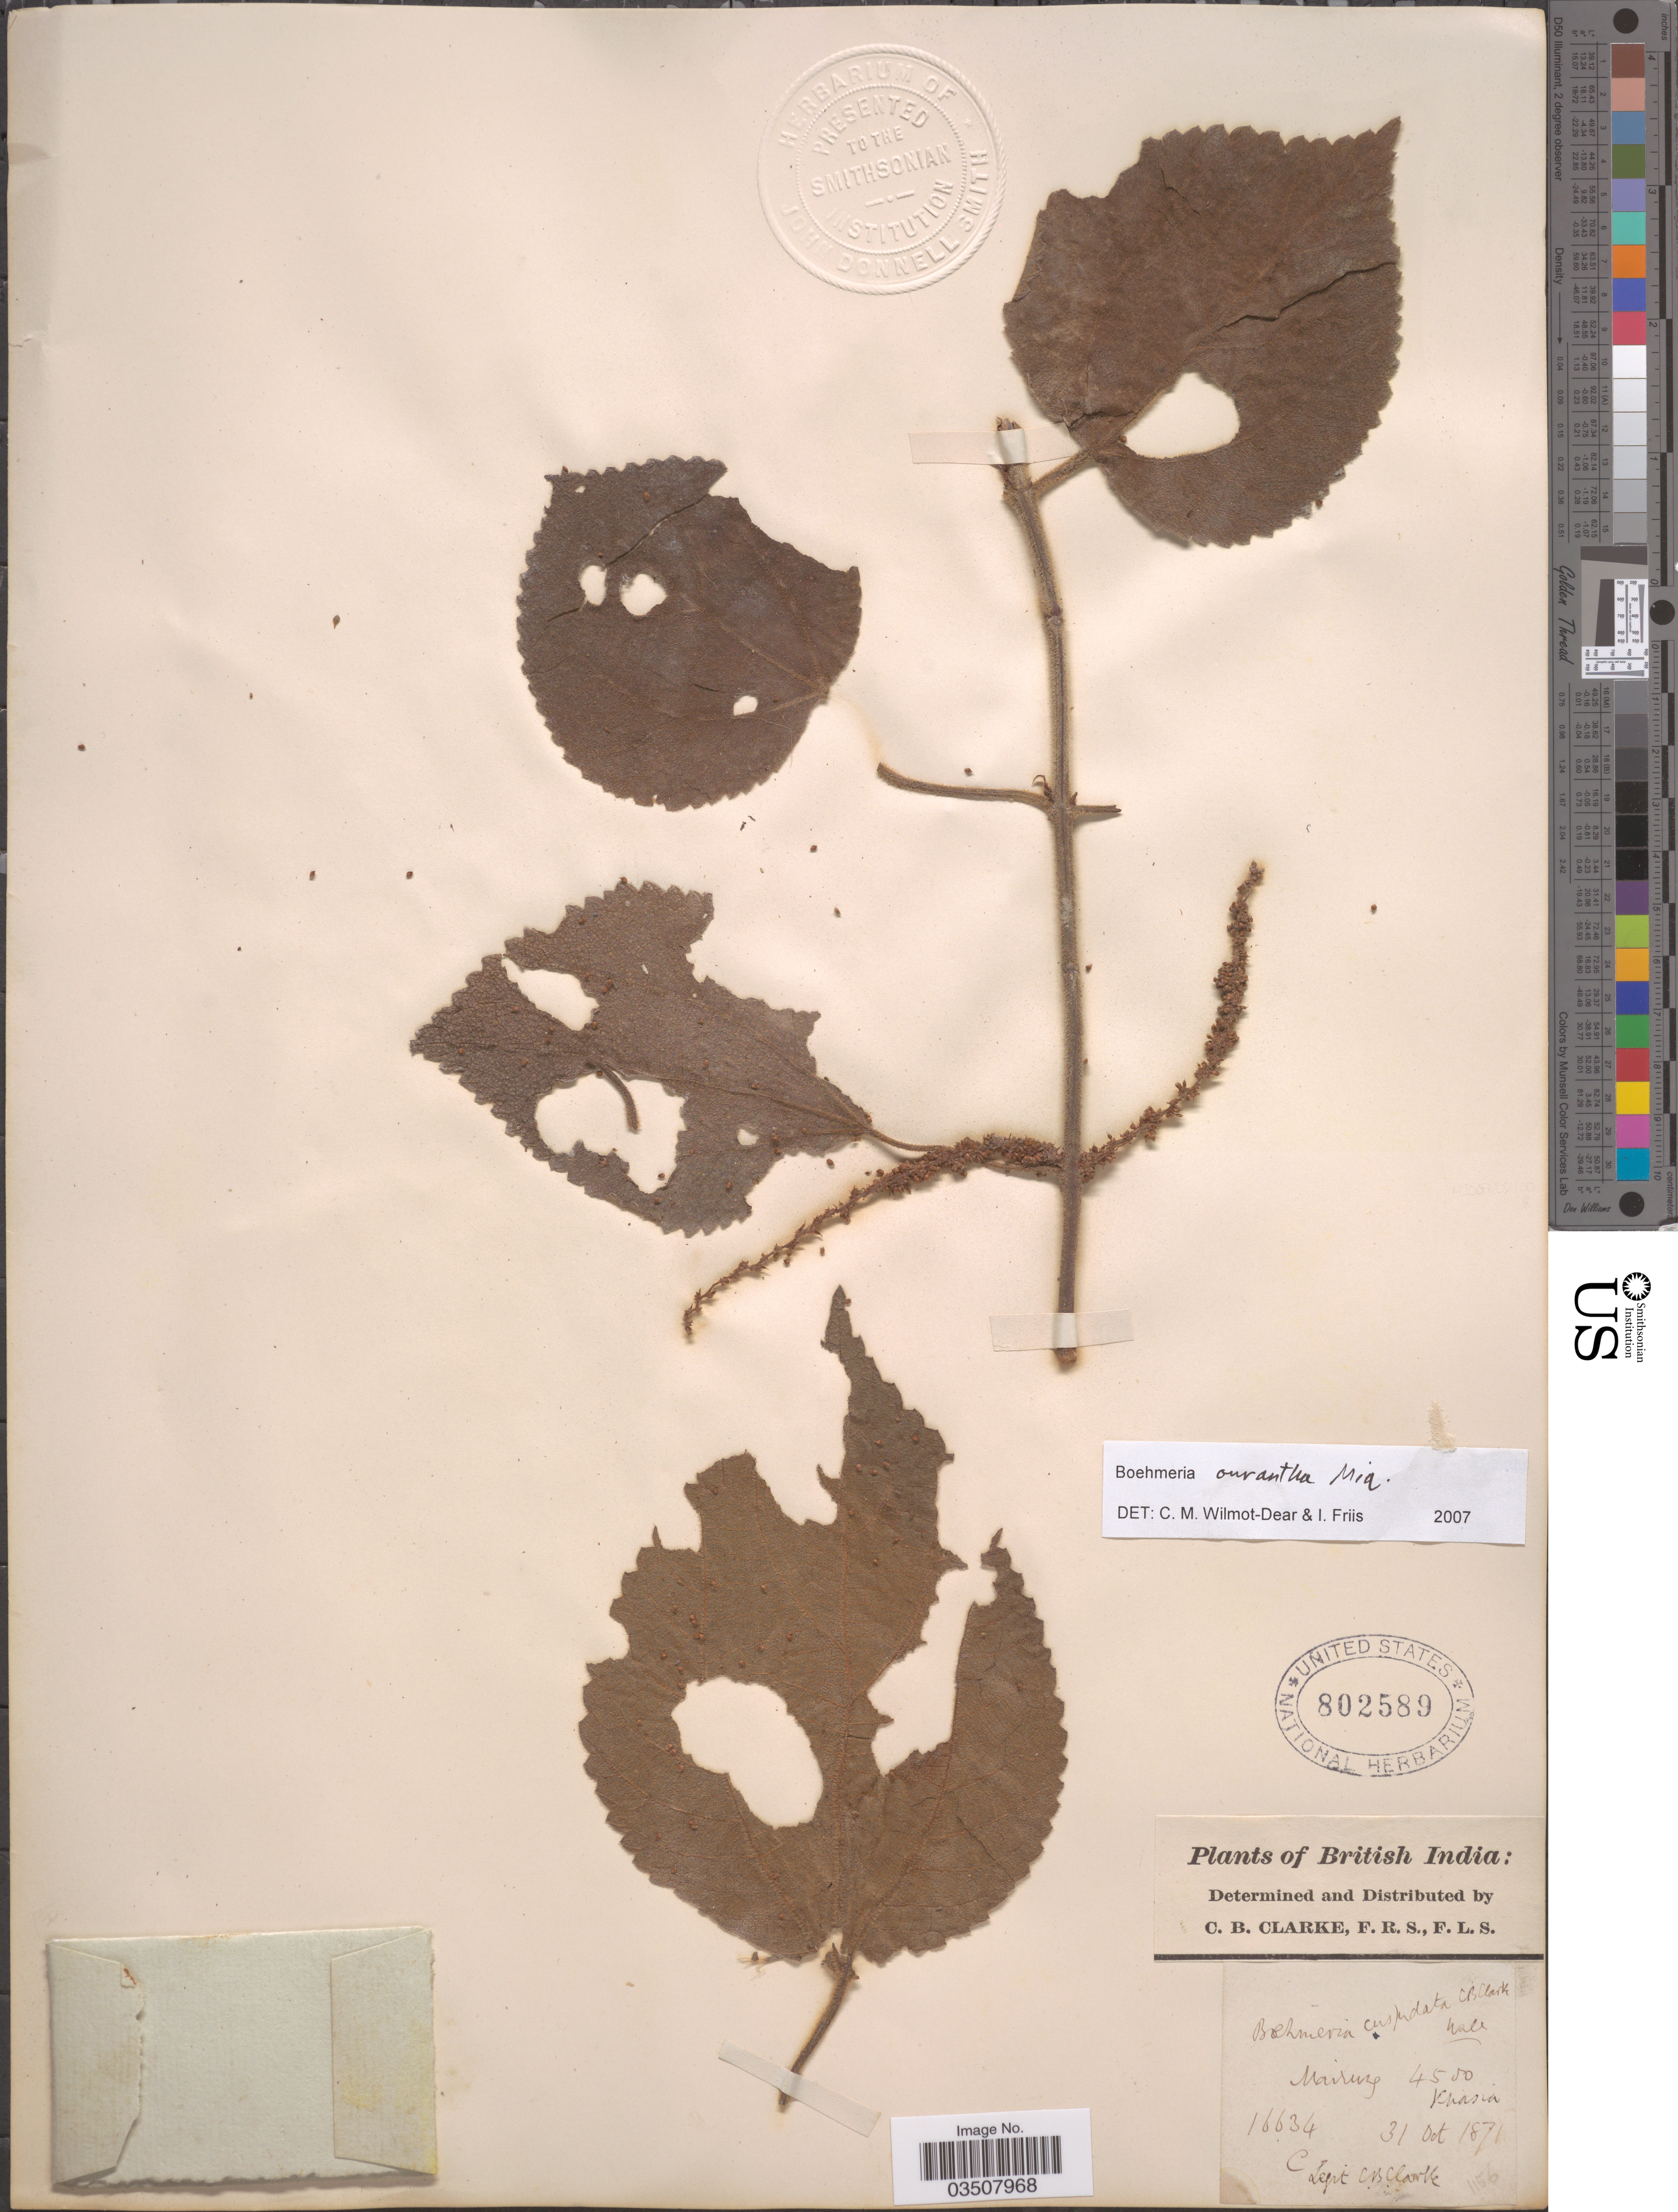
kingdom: Plantae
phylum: Tracheophyta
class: Magnoliopsida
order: Rosales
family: Urticaceae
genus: Boehmeria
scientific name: Boehmeria ourantha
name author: Miq.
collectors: C. B. Clarke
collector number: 16634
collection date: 1871-10-31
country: India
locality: British India. Mairung, Khasia.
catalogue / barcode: US 802589